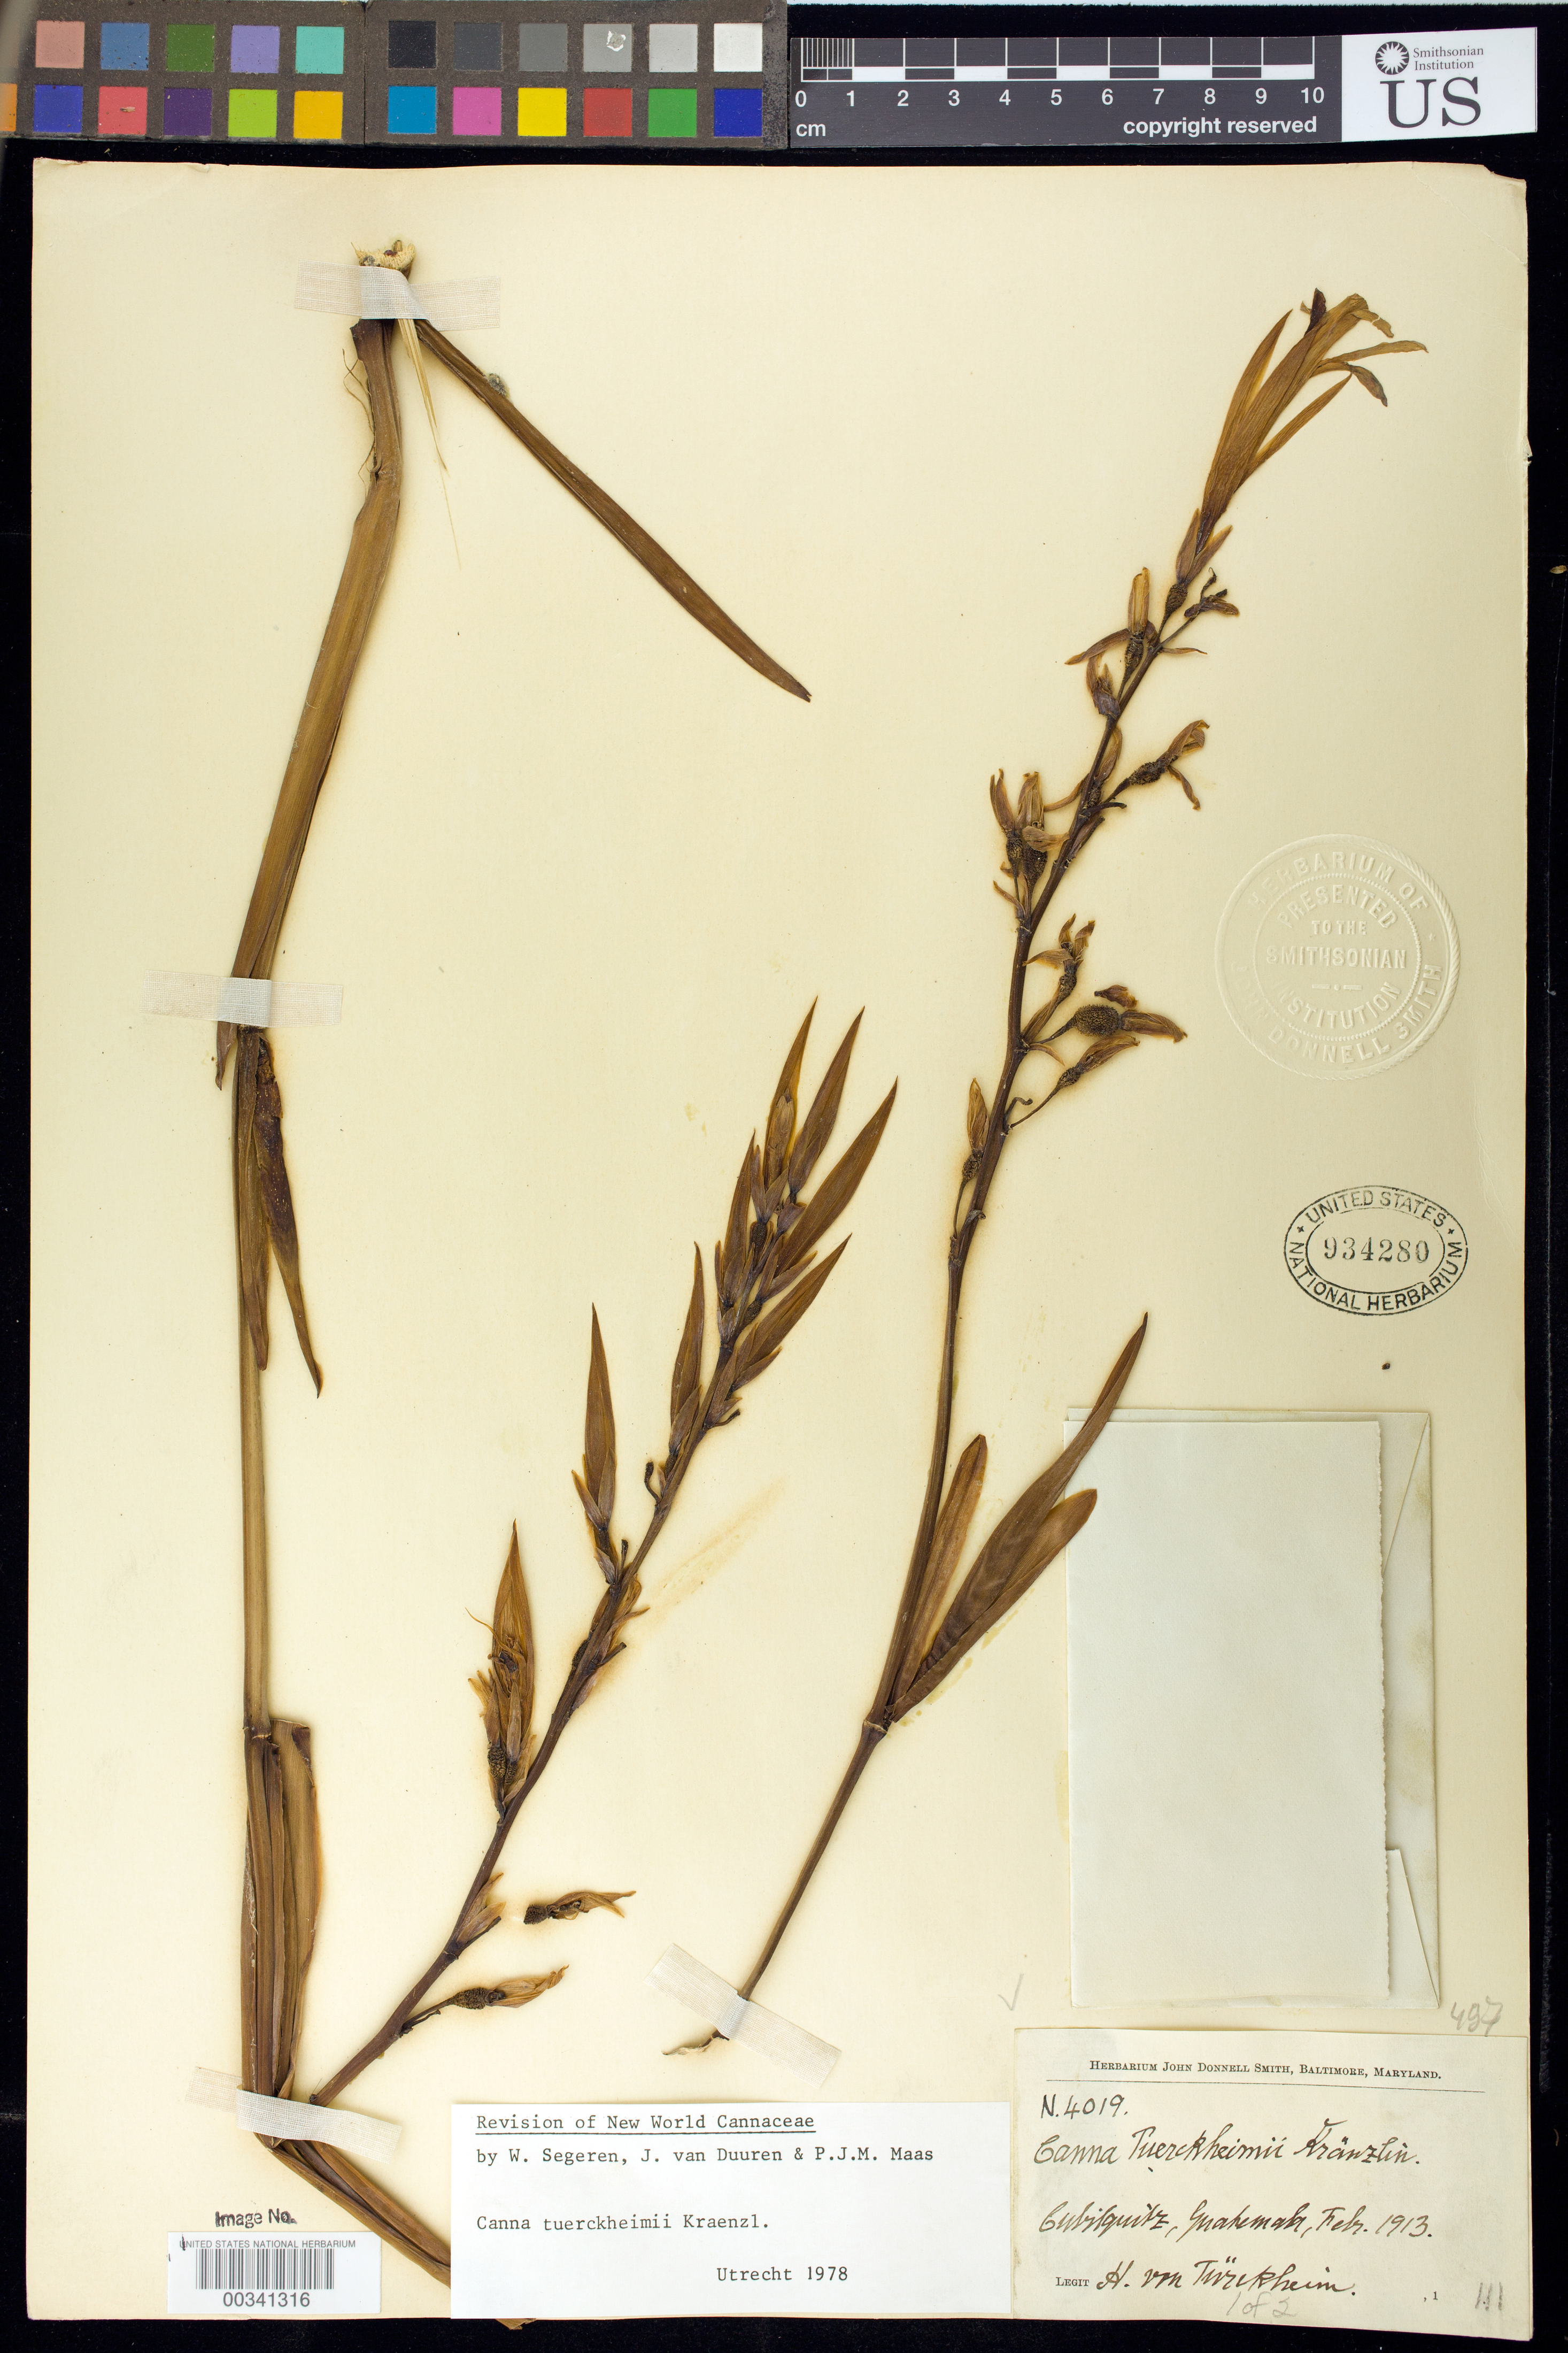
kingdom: Plantae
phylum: Tracheophyta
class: Liliopsida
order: Zingiberales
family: Cannaceae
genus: Canna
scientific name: Canna tuerckheimii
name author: Kraenzl. in Engl.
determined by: Segeren, W.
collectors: H. von Türckheim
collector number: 4019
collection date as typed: Feb 1913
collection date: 1913-02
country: Guatemala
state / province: Alta Verapaz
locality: Cubilquitz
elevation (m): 350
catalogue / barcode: US 934280